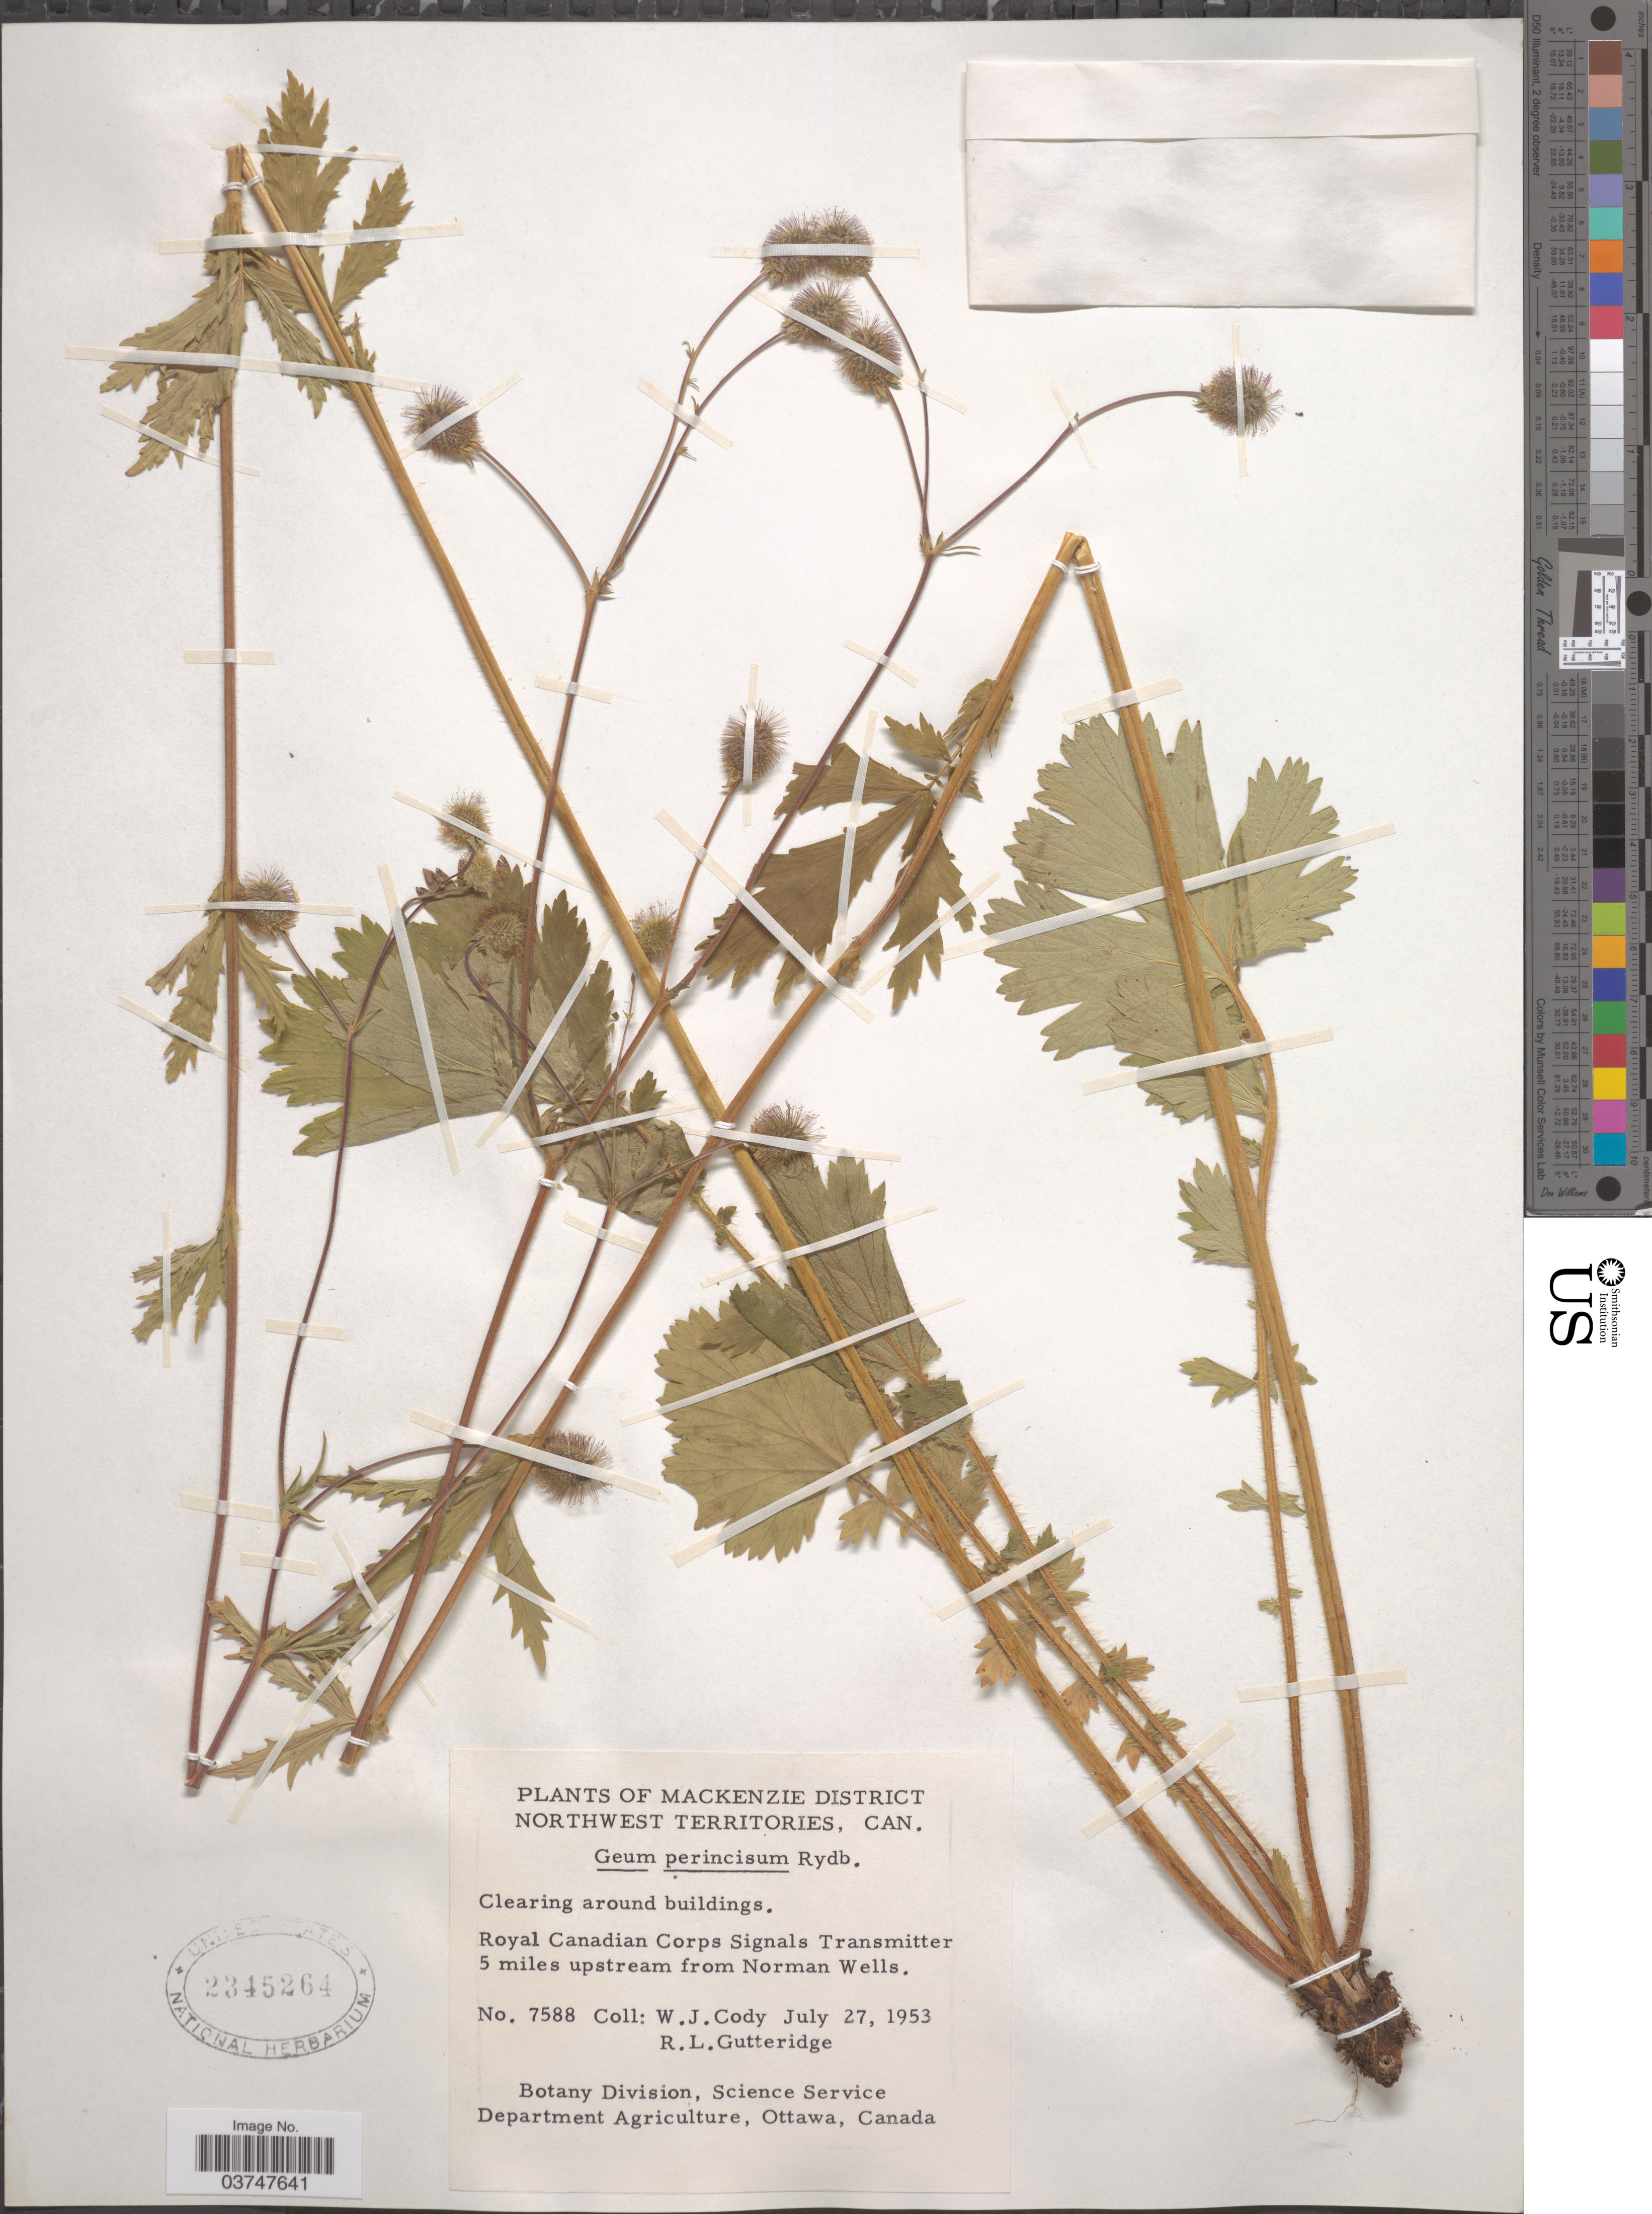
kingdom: Plantae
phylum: Tracheophyta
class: Magnoliopsida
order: Rosales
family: Rosaceae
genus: Geum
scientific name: Geum macrophyllum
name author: Willd.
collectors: W. Cody & R. Gutteridge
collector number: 7588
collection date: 1953-07-27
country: Canada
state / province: Northwest Territories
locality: Mackenzie District. Royal Canadian Corps Signals Transmitter 5 miles upstream from Norman Wells.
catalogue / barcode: US 2345264